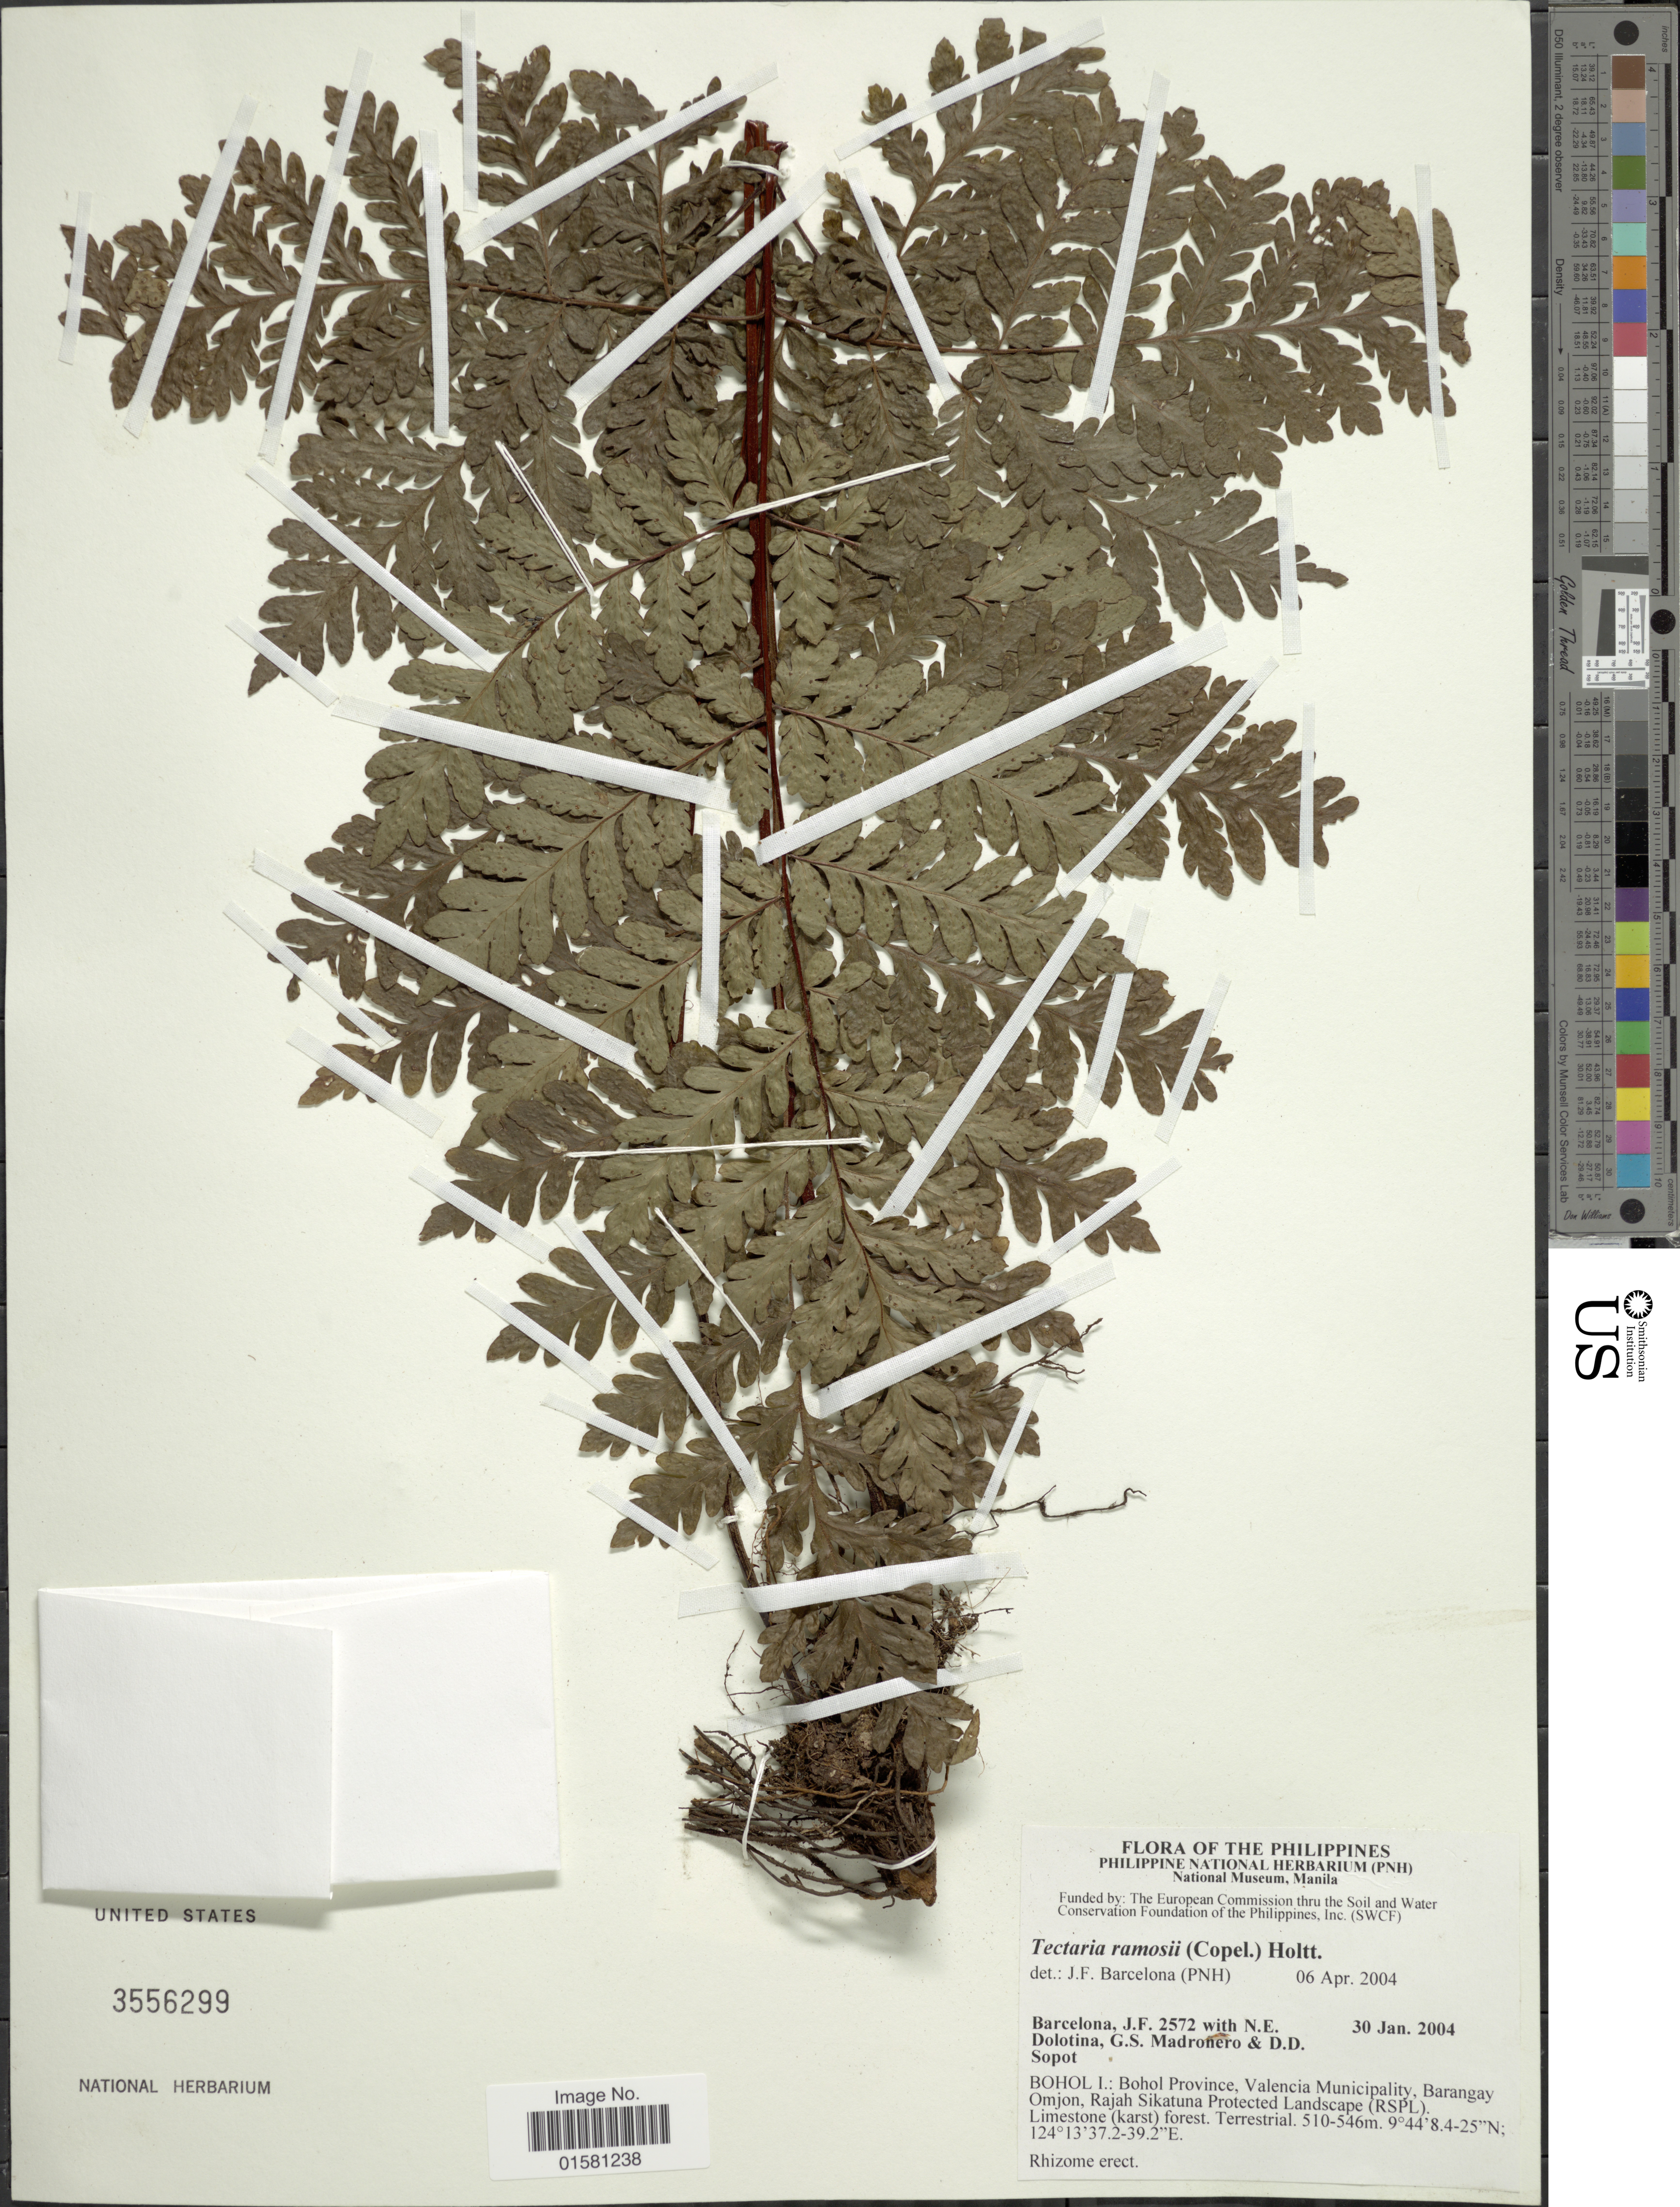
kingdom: Plantae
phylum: Tracheophyta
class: Polypodiopsida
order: Polypodiales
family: Tectariaceae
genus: Tectaria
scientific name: Tectaria ramosii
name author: (Colla)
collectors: J. F. Barcelona, N. Dolotina, G. Madroñero & D. Sopot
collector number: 2572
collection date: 2004-01-30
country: Philippines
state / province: Central Visayas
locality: Bohol I.: Bohol Province, Valencia Muncipality, Barangay Omjon, Rajah Sikatuna Protected Lanscape (RSPL)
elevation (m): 510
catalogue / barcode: US 3556299